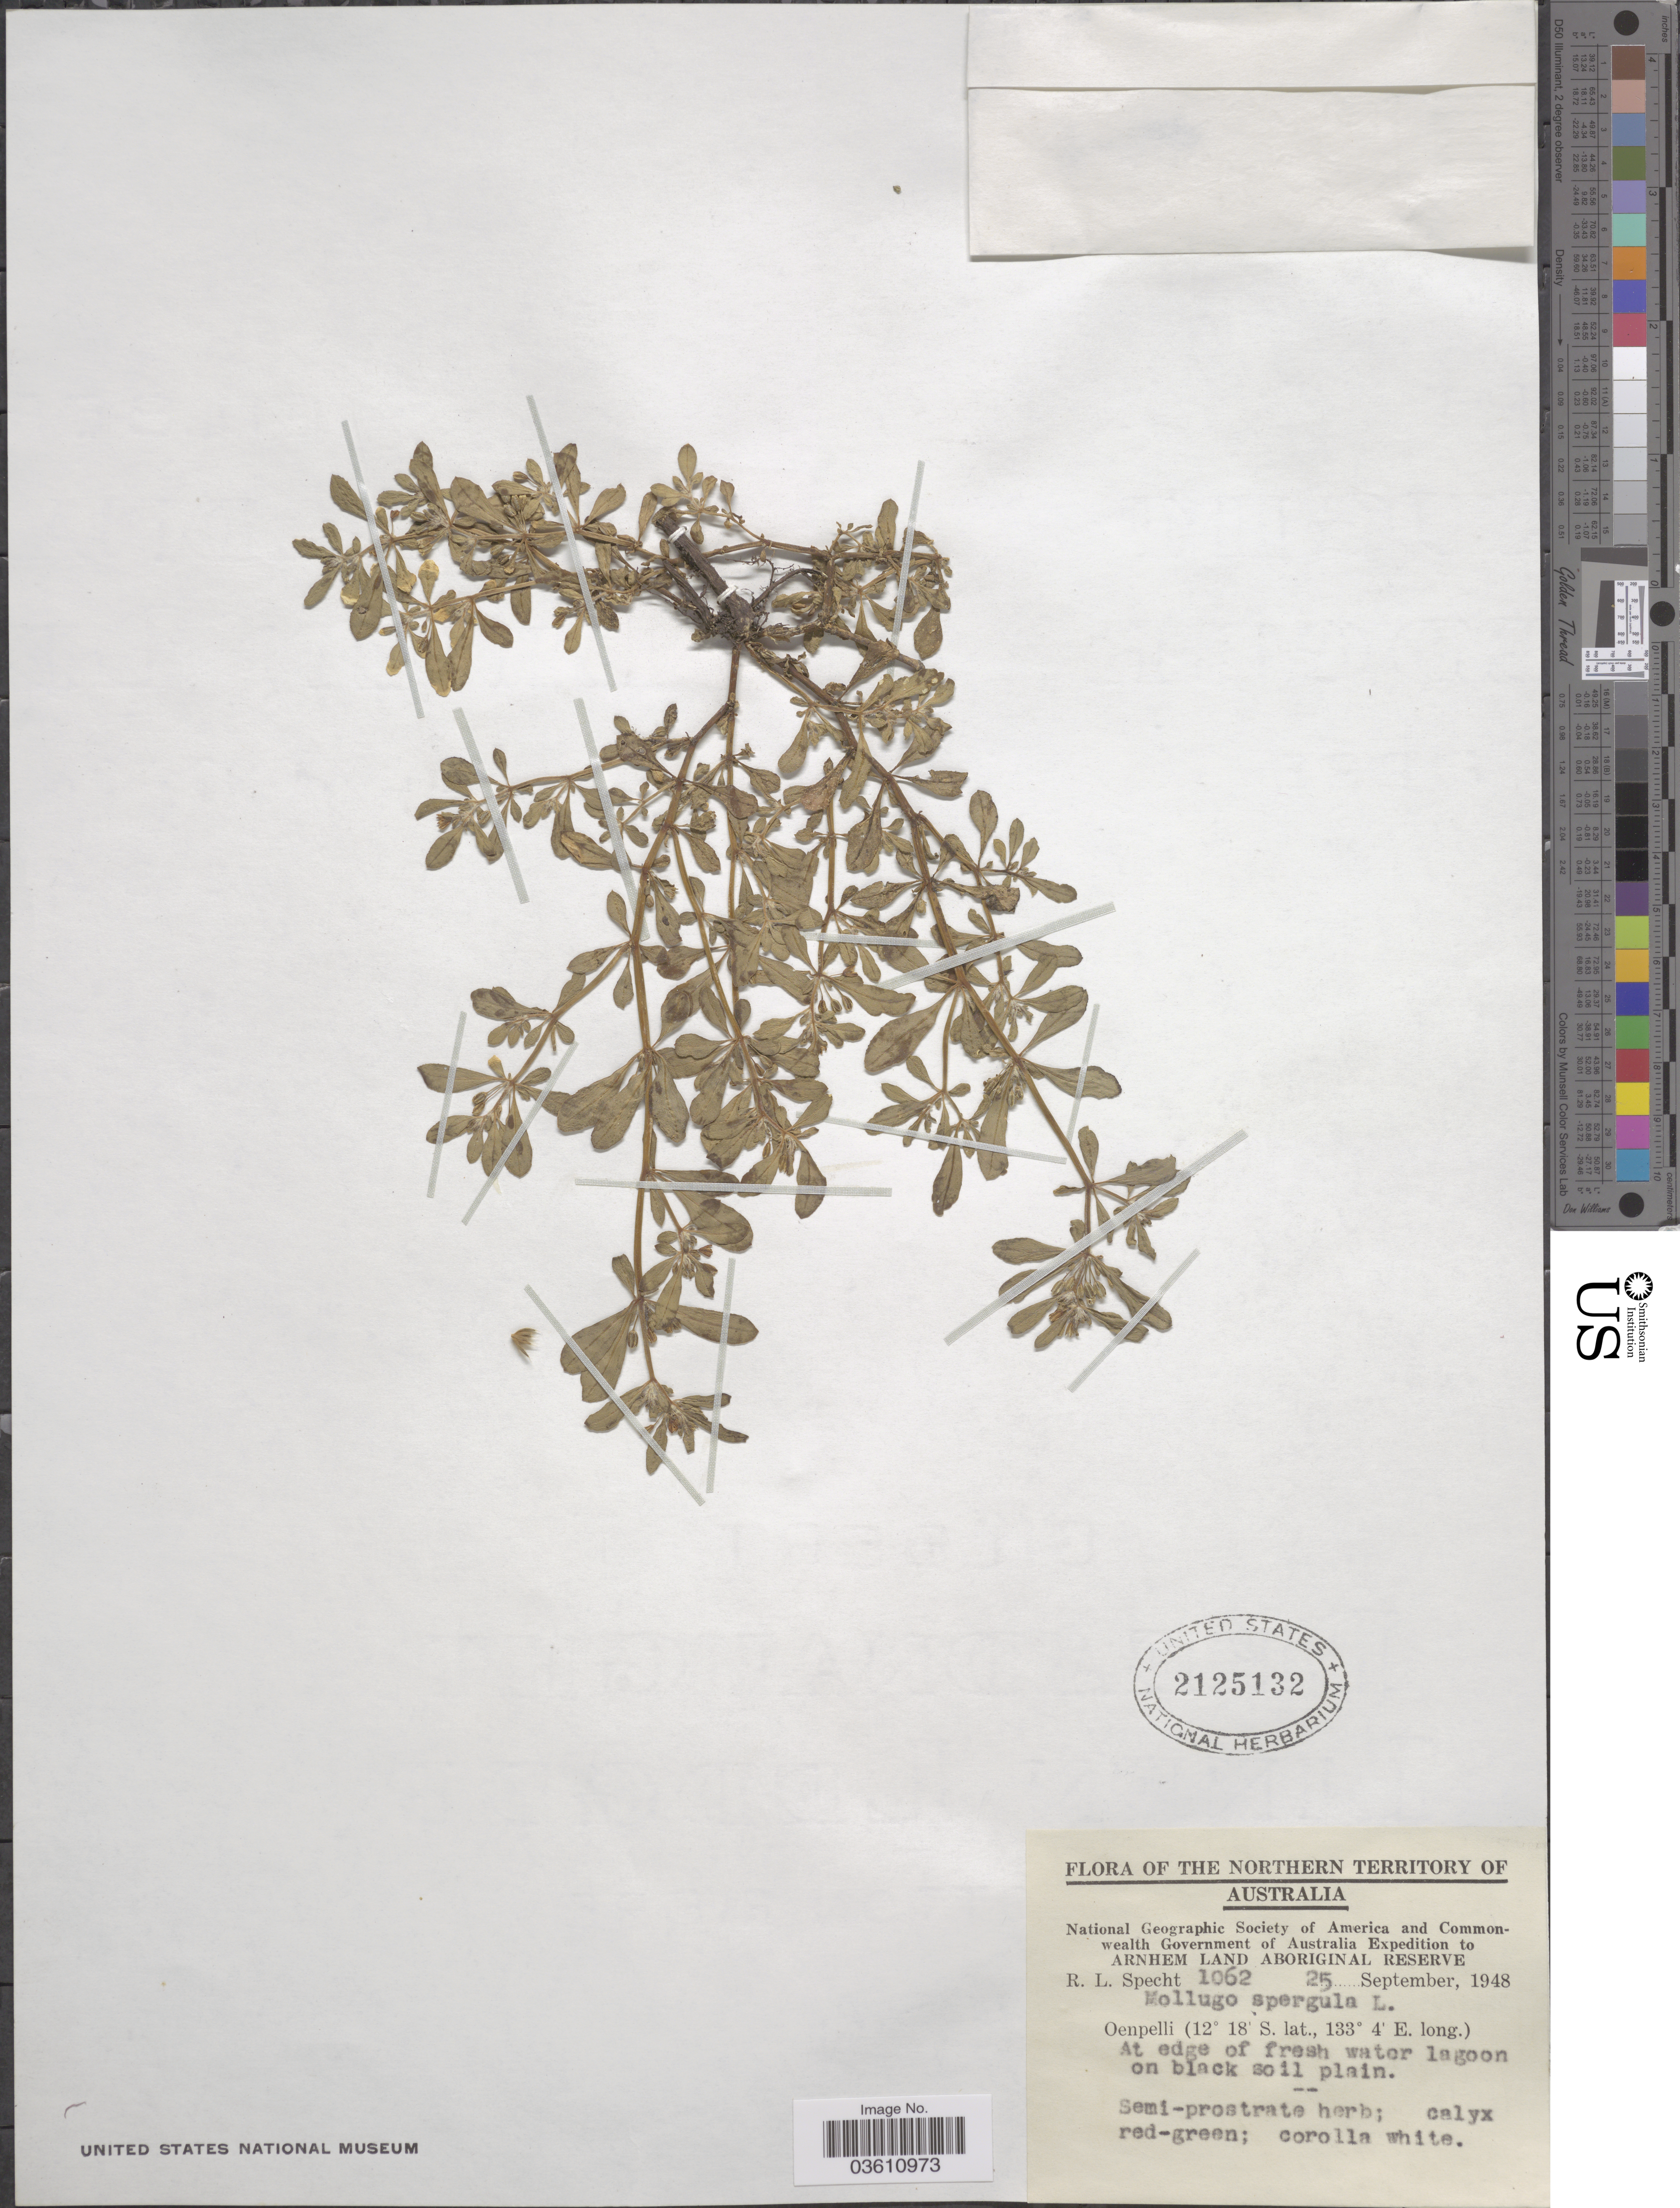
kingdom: Plantae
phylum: Tracheophyta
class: Magnoliopsida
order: Caryophyllales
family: Molluginaceae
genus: Glinus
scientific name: Glinus oppositifolius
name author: (L.) Aug. DC.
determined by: Strong, Mark T., (BOT), Smithsonian Institution - National Museum of Natural History (UNITED STATES)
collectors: R. L. Specht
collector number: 1062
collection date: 1948-09-25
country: Australia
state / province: Northern Territory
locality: Arnhem Land Aboriginal Reserve. Oenpelli.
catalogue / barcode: US 2125132